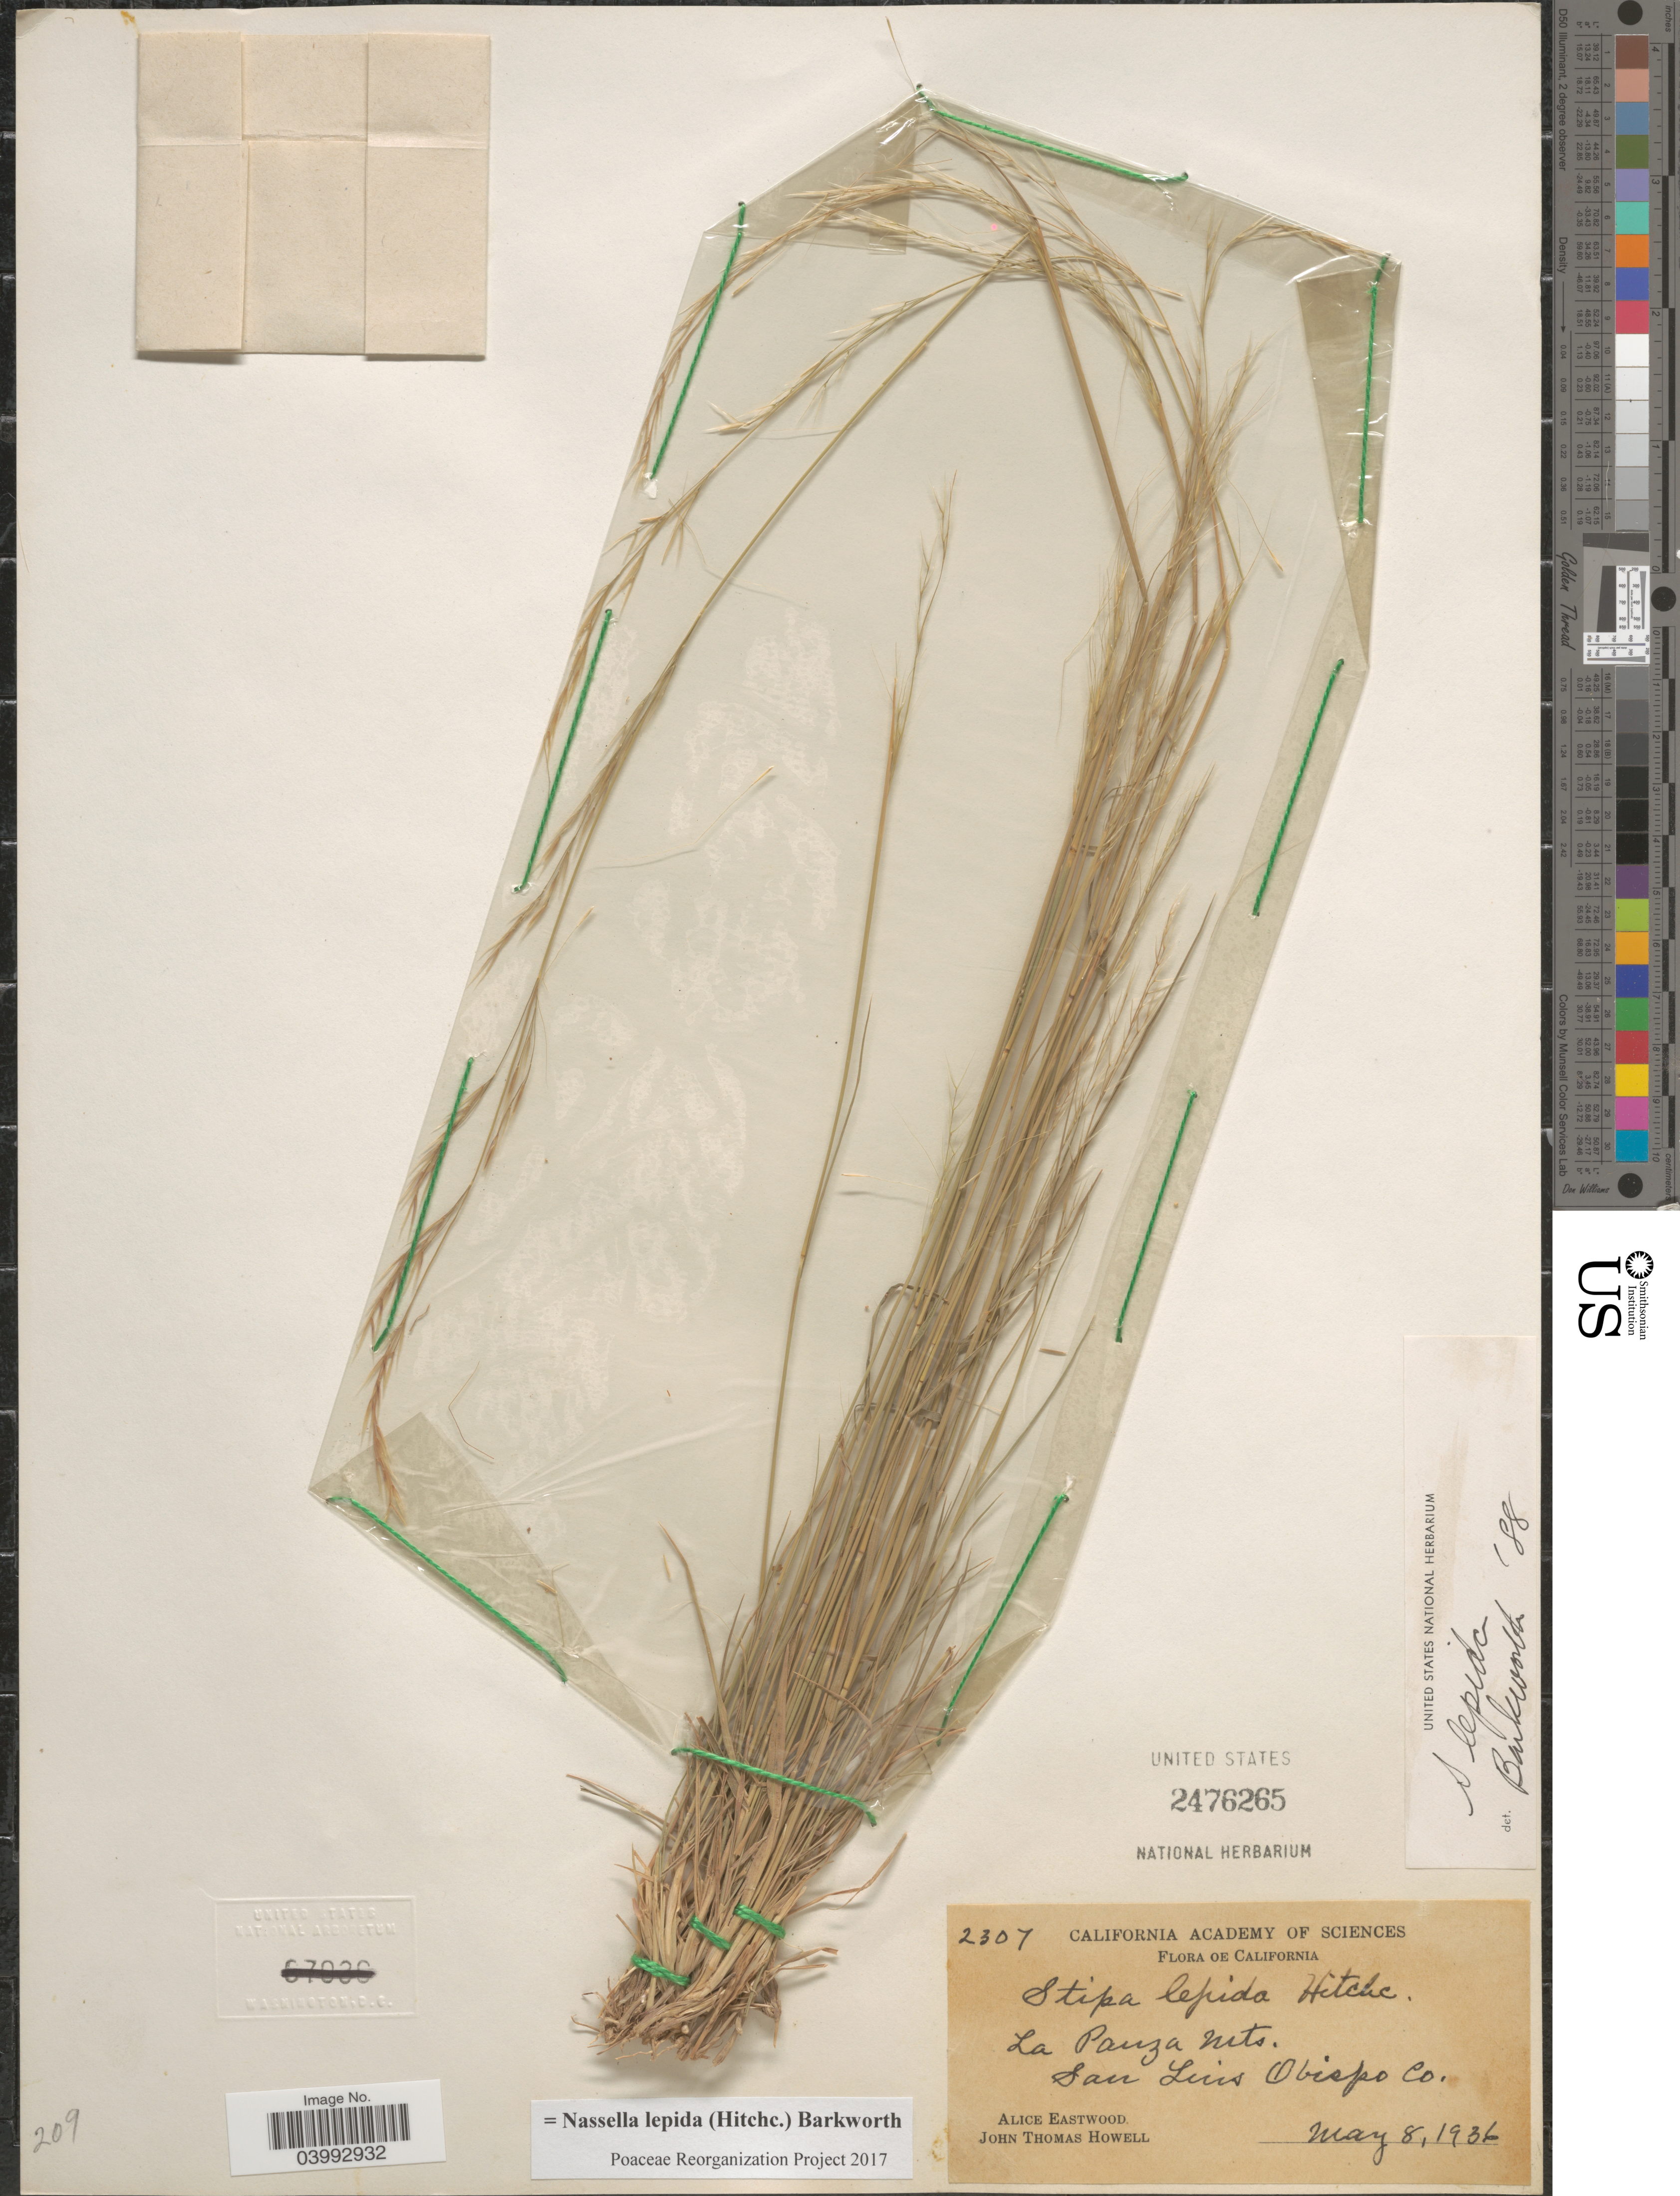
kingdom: Plantae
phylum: Tracheophyta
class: Liliopsida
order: Poales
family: Poaceae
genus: Nassella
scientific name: Nassella lepida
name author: (Hitchc.) Barkworth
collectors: A. Eastwood & J. T. Howell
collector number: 2307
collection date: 1936-05-08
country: United States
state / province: California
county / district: San Luis Obispo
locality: La Panza Mts. San Luis Obispo Co.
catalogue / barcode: US 2476265